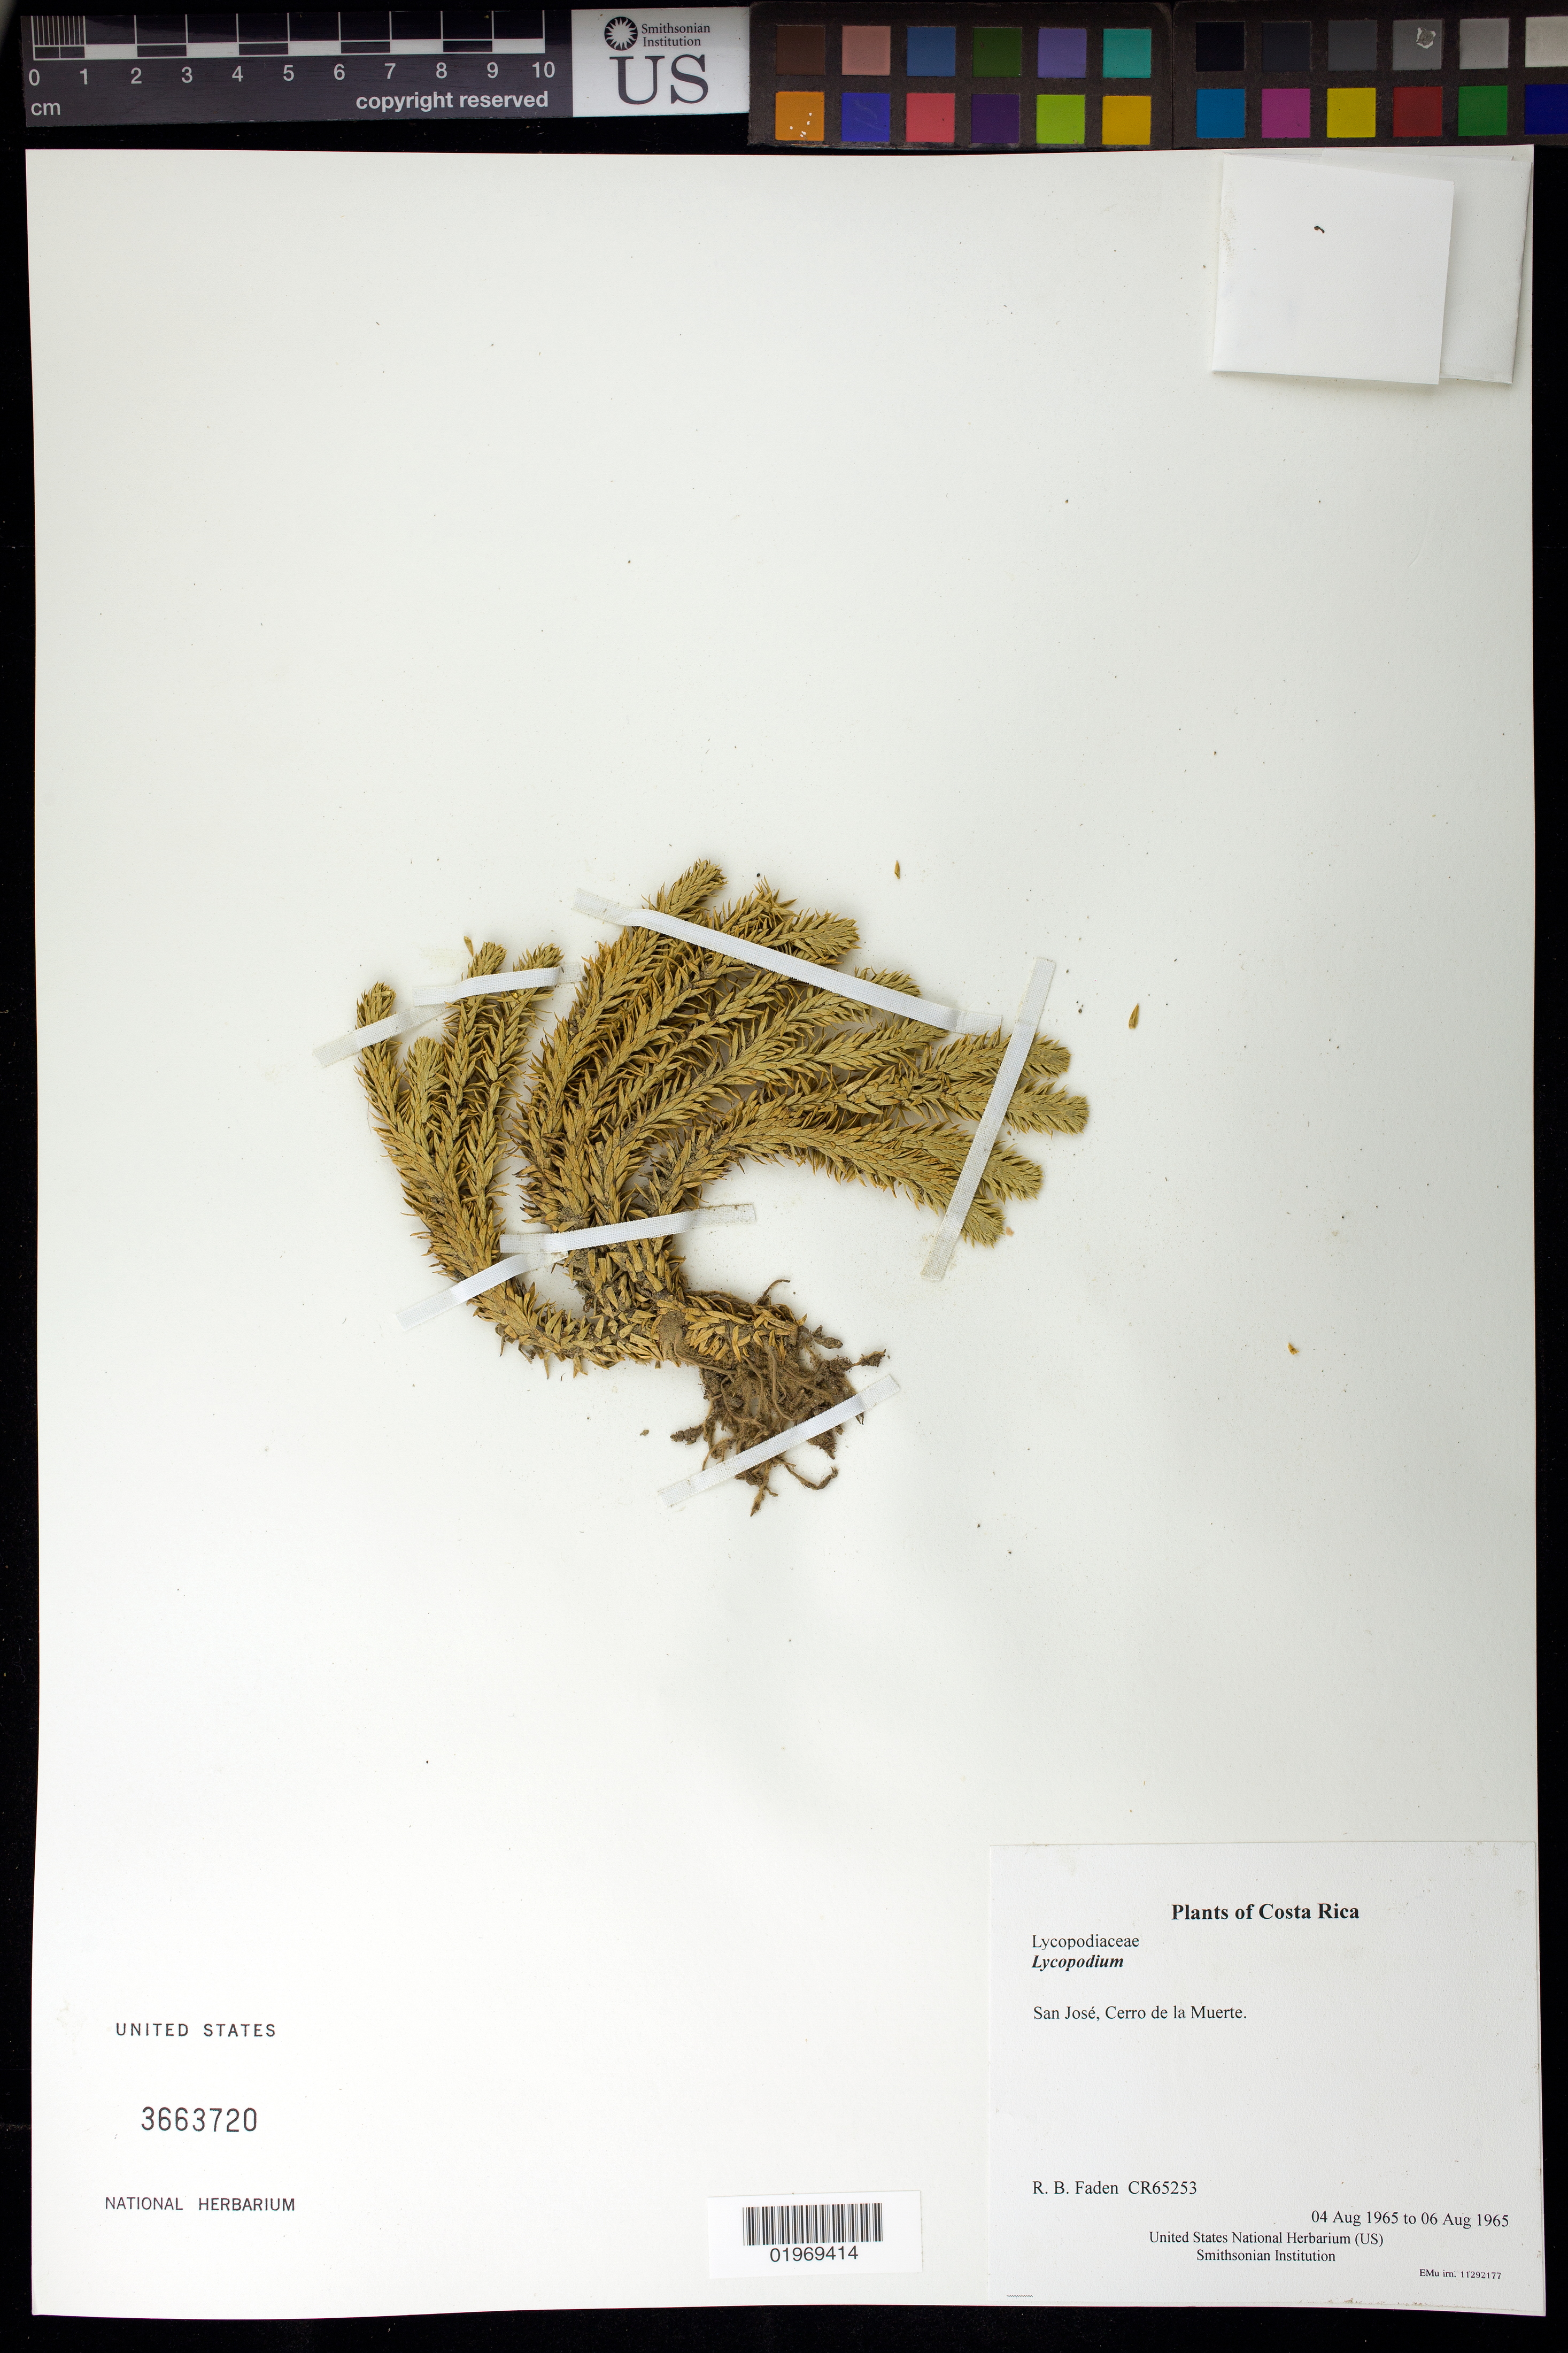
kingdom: Plantae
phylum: Tracheophyta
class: Lycopodiopsida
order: Lycopodiales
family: Lycopodiaceae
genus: Lycopodium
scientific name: Lycopodium sp.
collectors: R. B. Faden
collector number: CR65253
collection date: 1965-08-04/1965-08-06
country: Costa Rica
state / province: San José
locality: Cerro de la Muerte.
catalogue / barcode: US 3663720